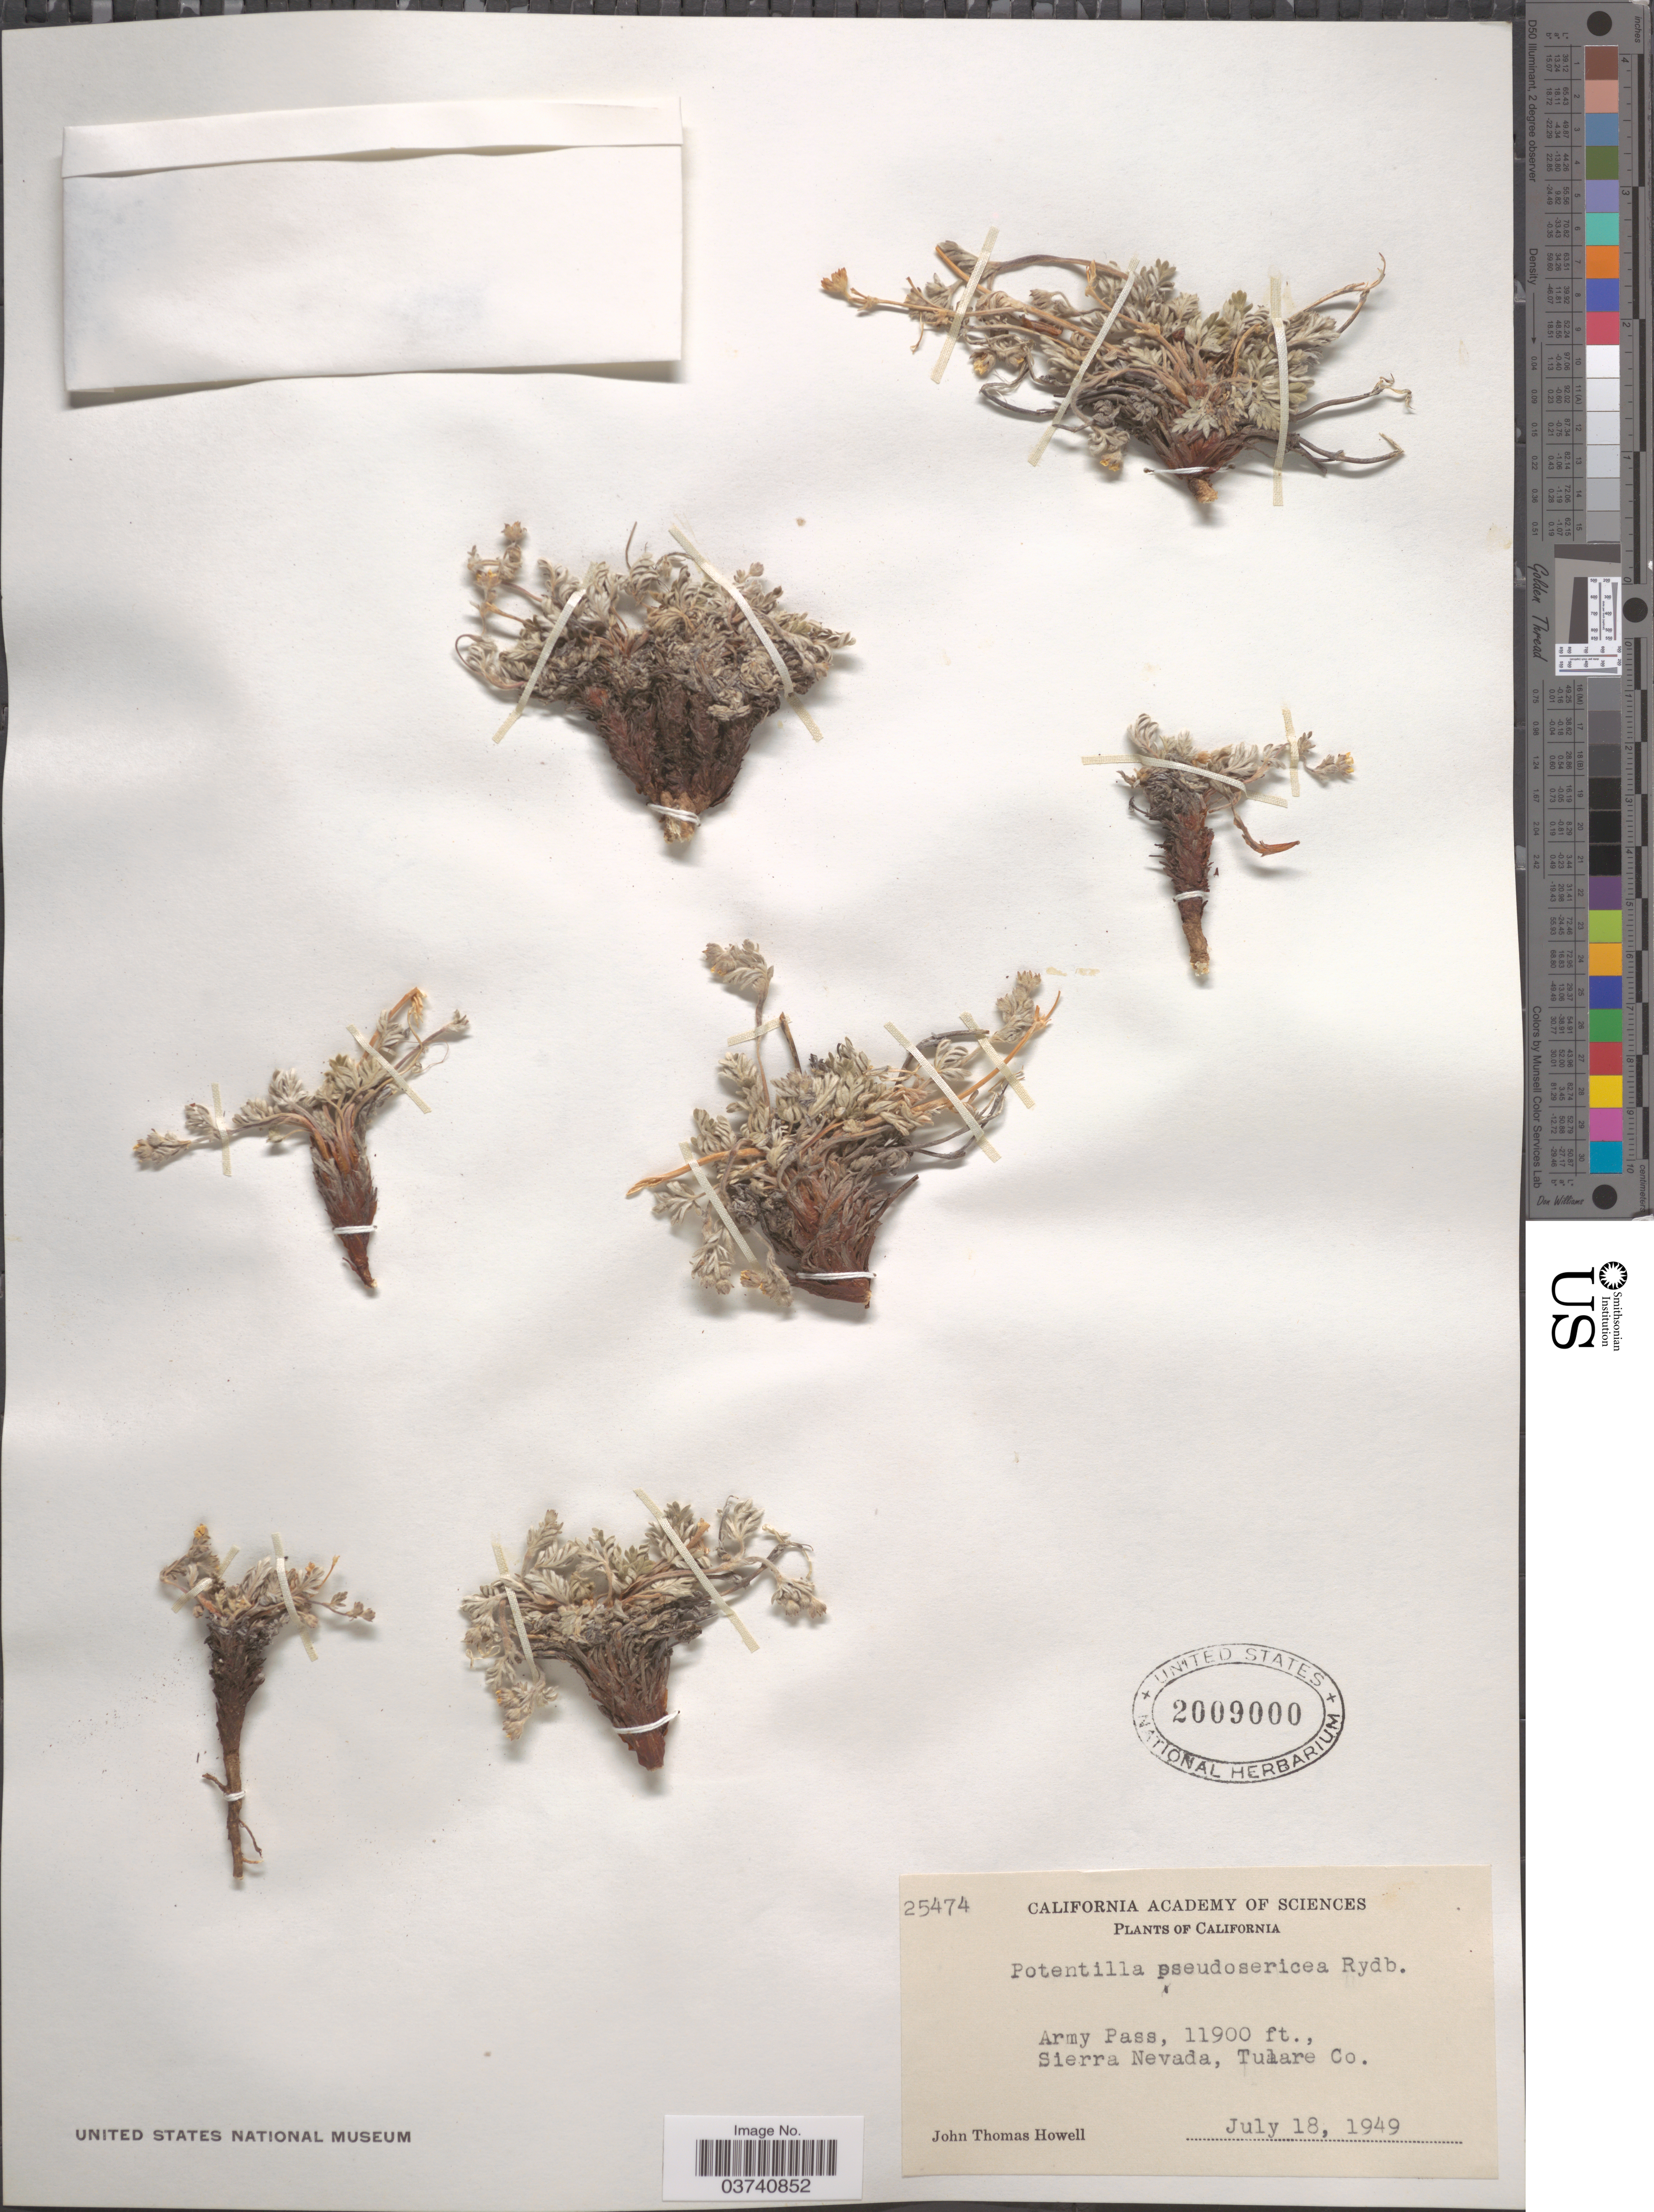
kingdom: Plantae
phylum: Tracheophyta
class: Magnoliopsida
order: Rosales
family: Rosaceae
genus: Potentilla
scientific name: Potentilla pseudosericea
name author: Rydb.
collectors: J. T. Howell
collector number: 25474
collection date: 1949-07-18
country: United States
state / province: California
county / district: Tulare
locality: Army Pass, Sierra Nevada, Tulare Co.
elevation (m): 3627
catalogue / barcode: US 2009000